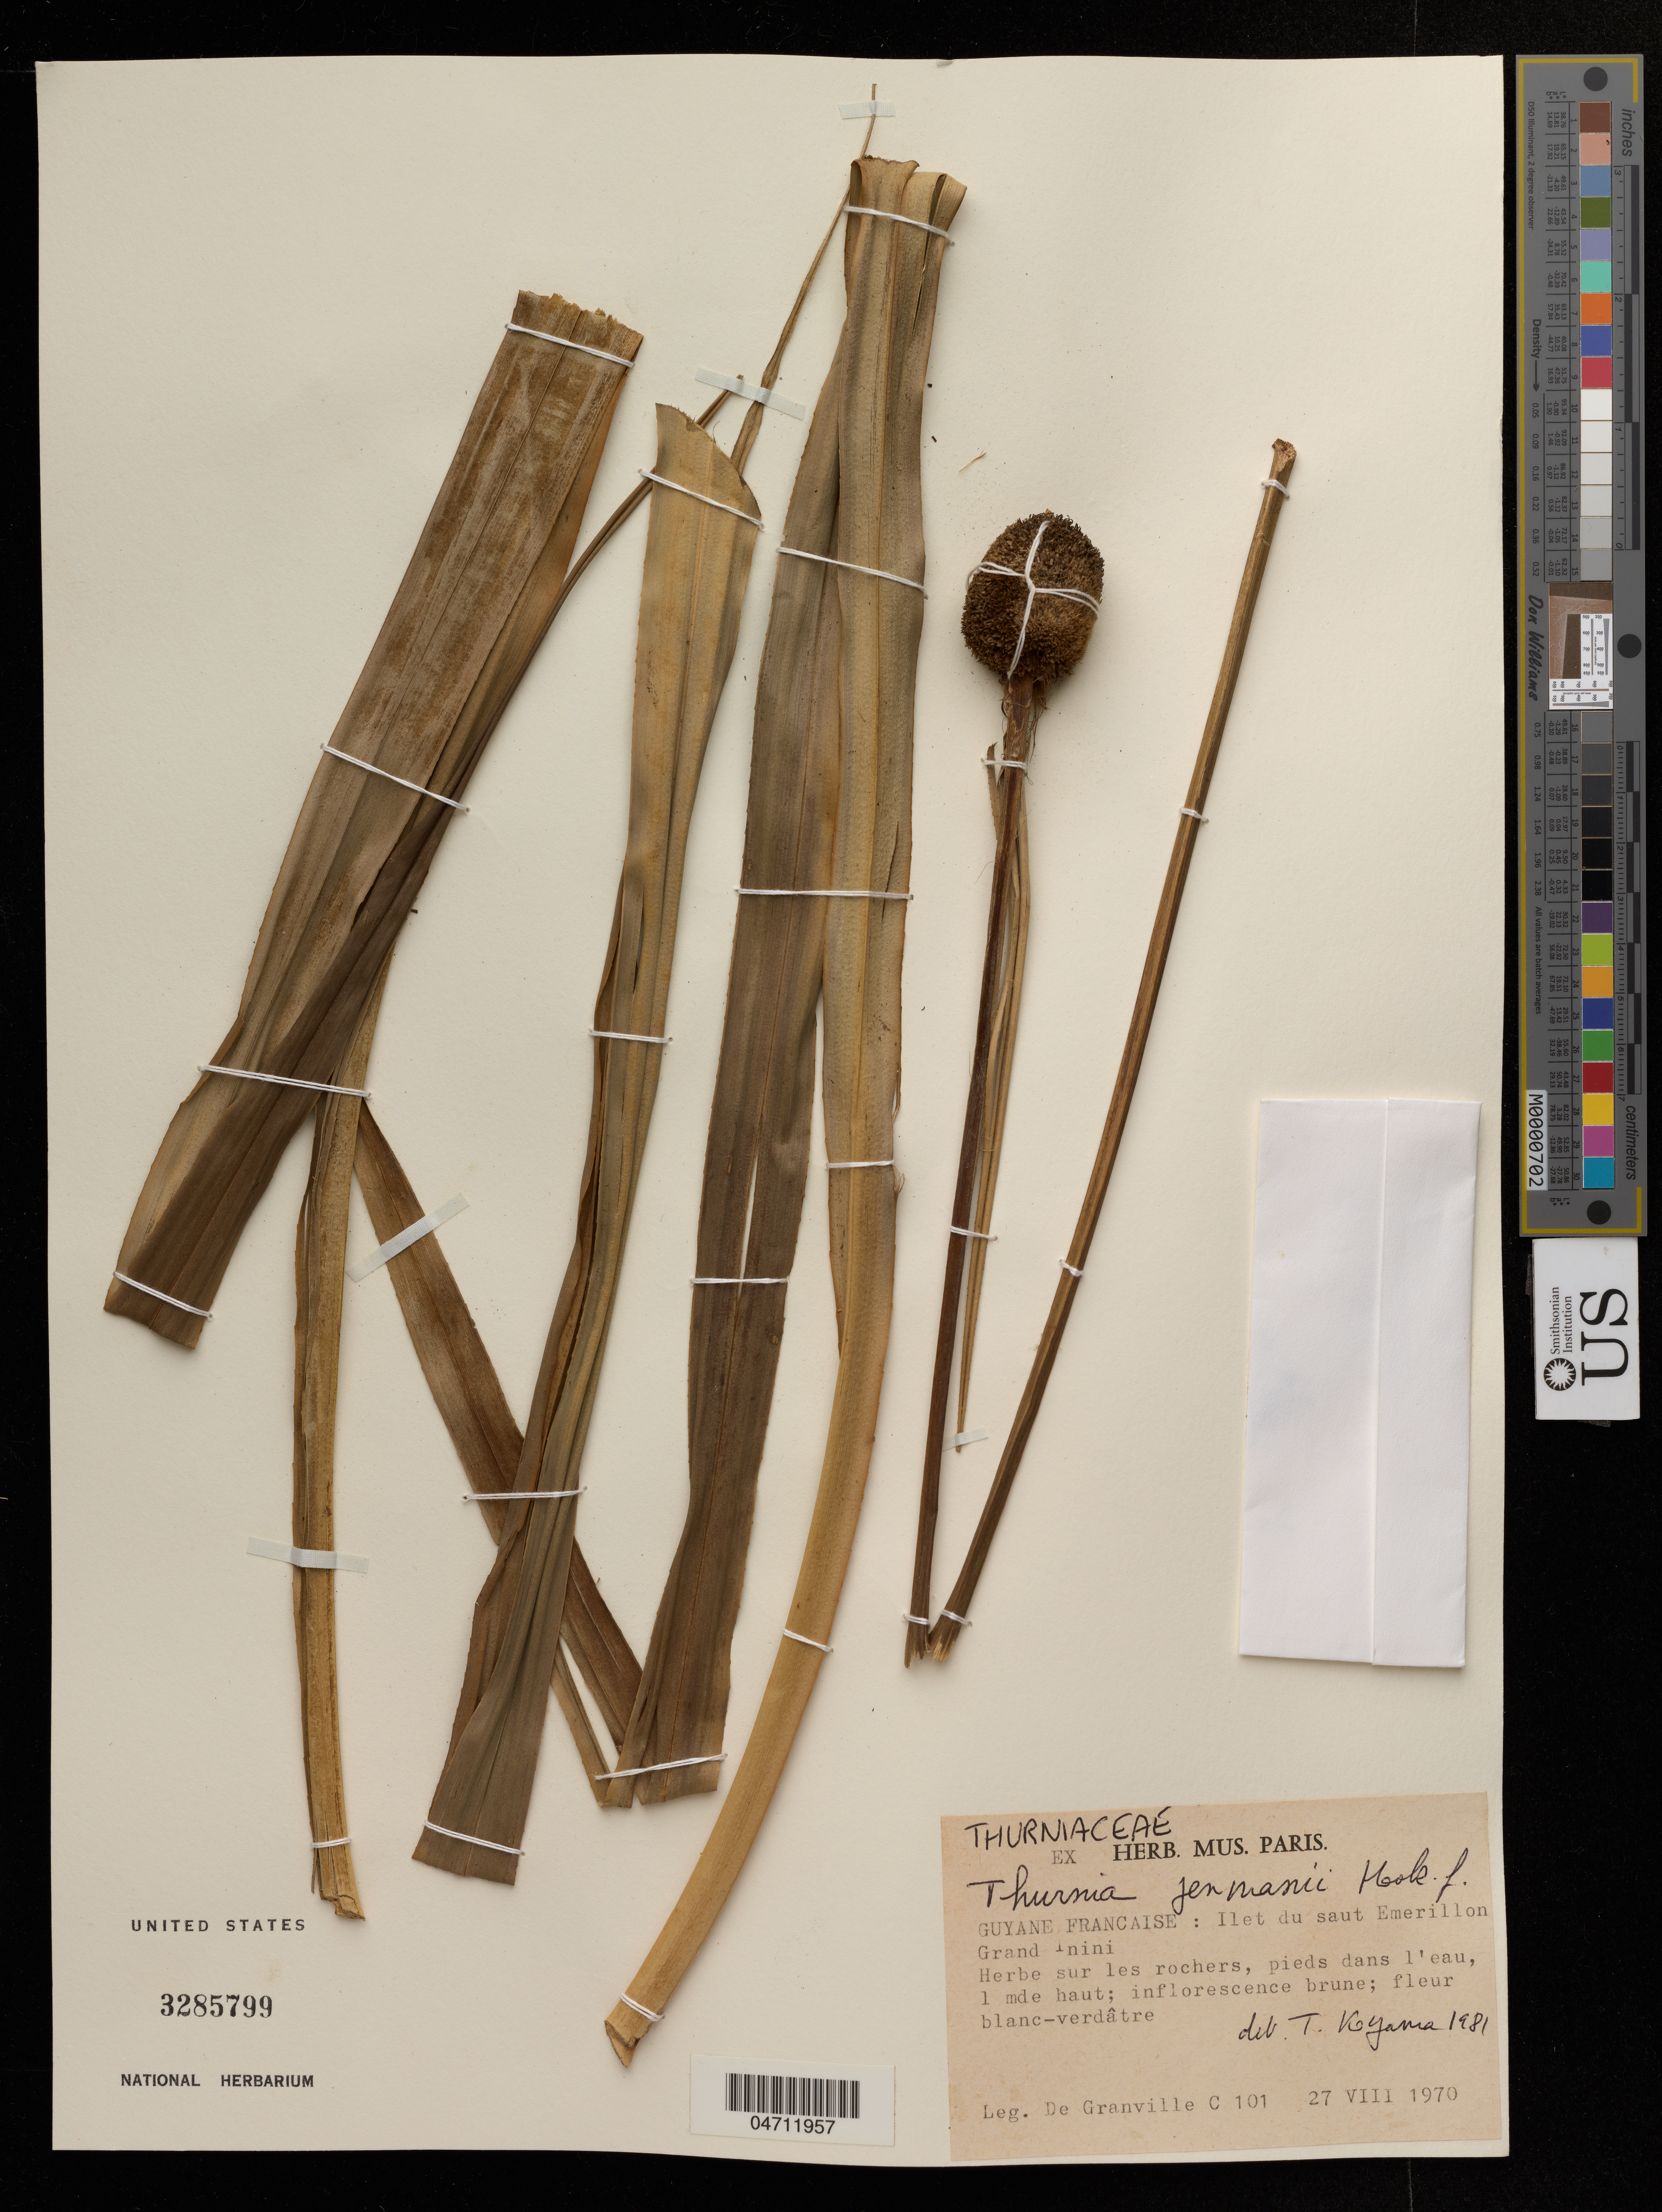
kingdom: Plantae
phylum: Tracheophyta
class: Liliopsida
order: Poales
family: Thurniaceae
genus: Thurnia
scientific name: Thurnia jenmanii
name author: Hook. f.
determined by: Koyama, T.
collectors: J.-J. de Granville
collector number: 101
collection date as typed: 27-Aug-70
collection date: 1970-08-27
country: French Guiana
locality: Grand Inini, Ilets du Saut Emerillon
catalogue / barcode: US 3285799